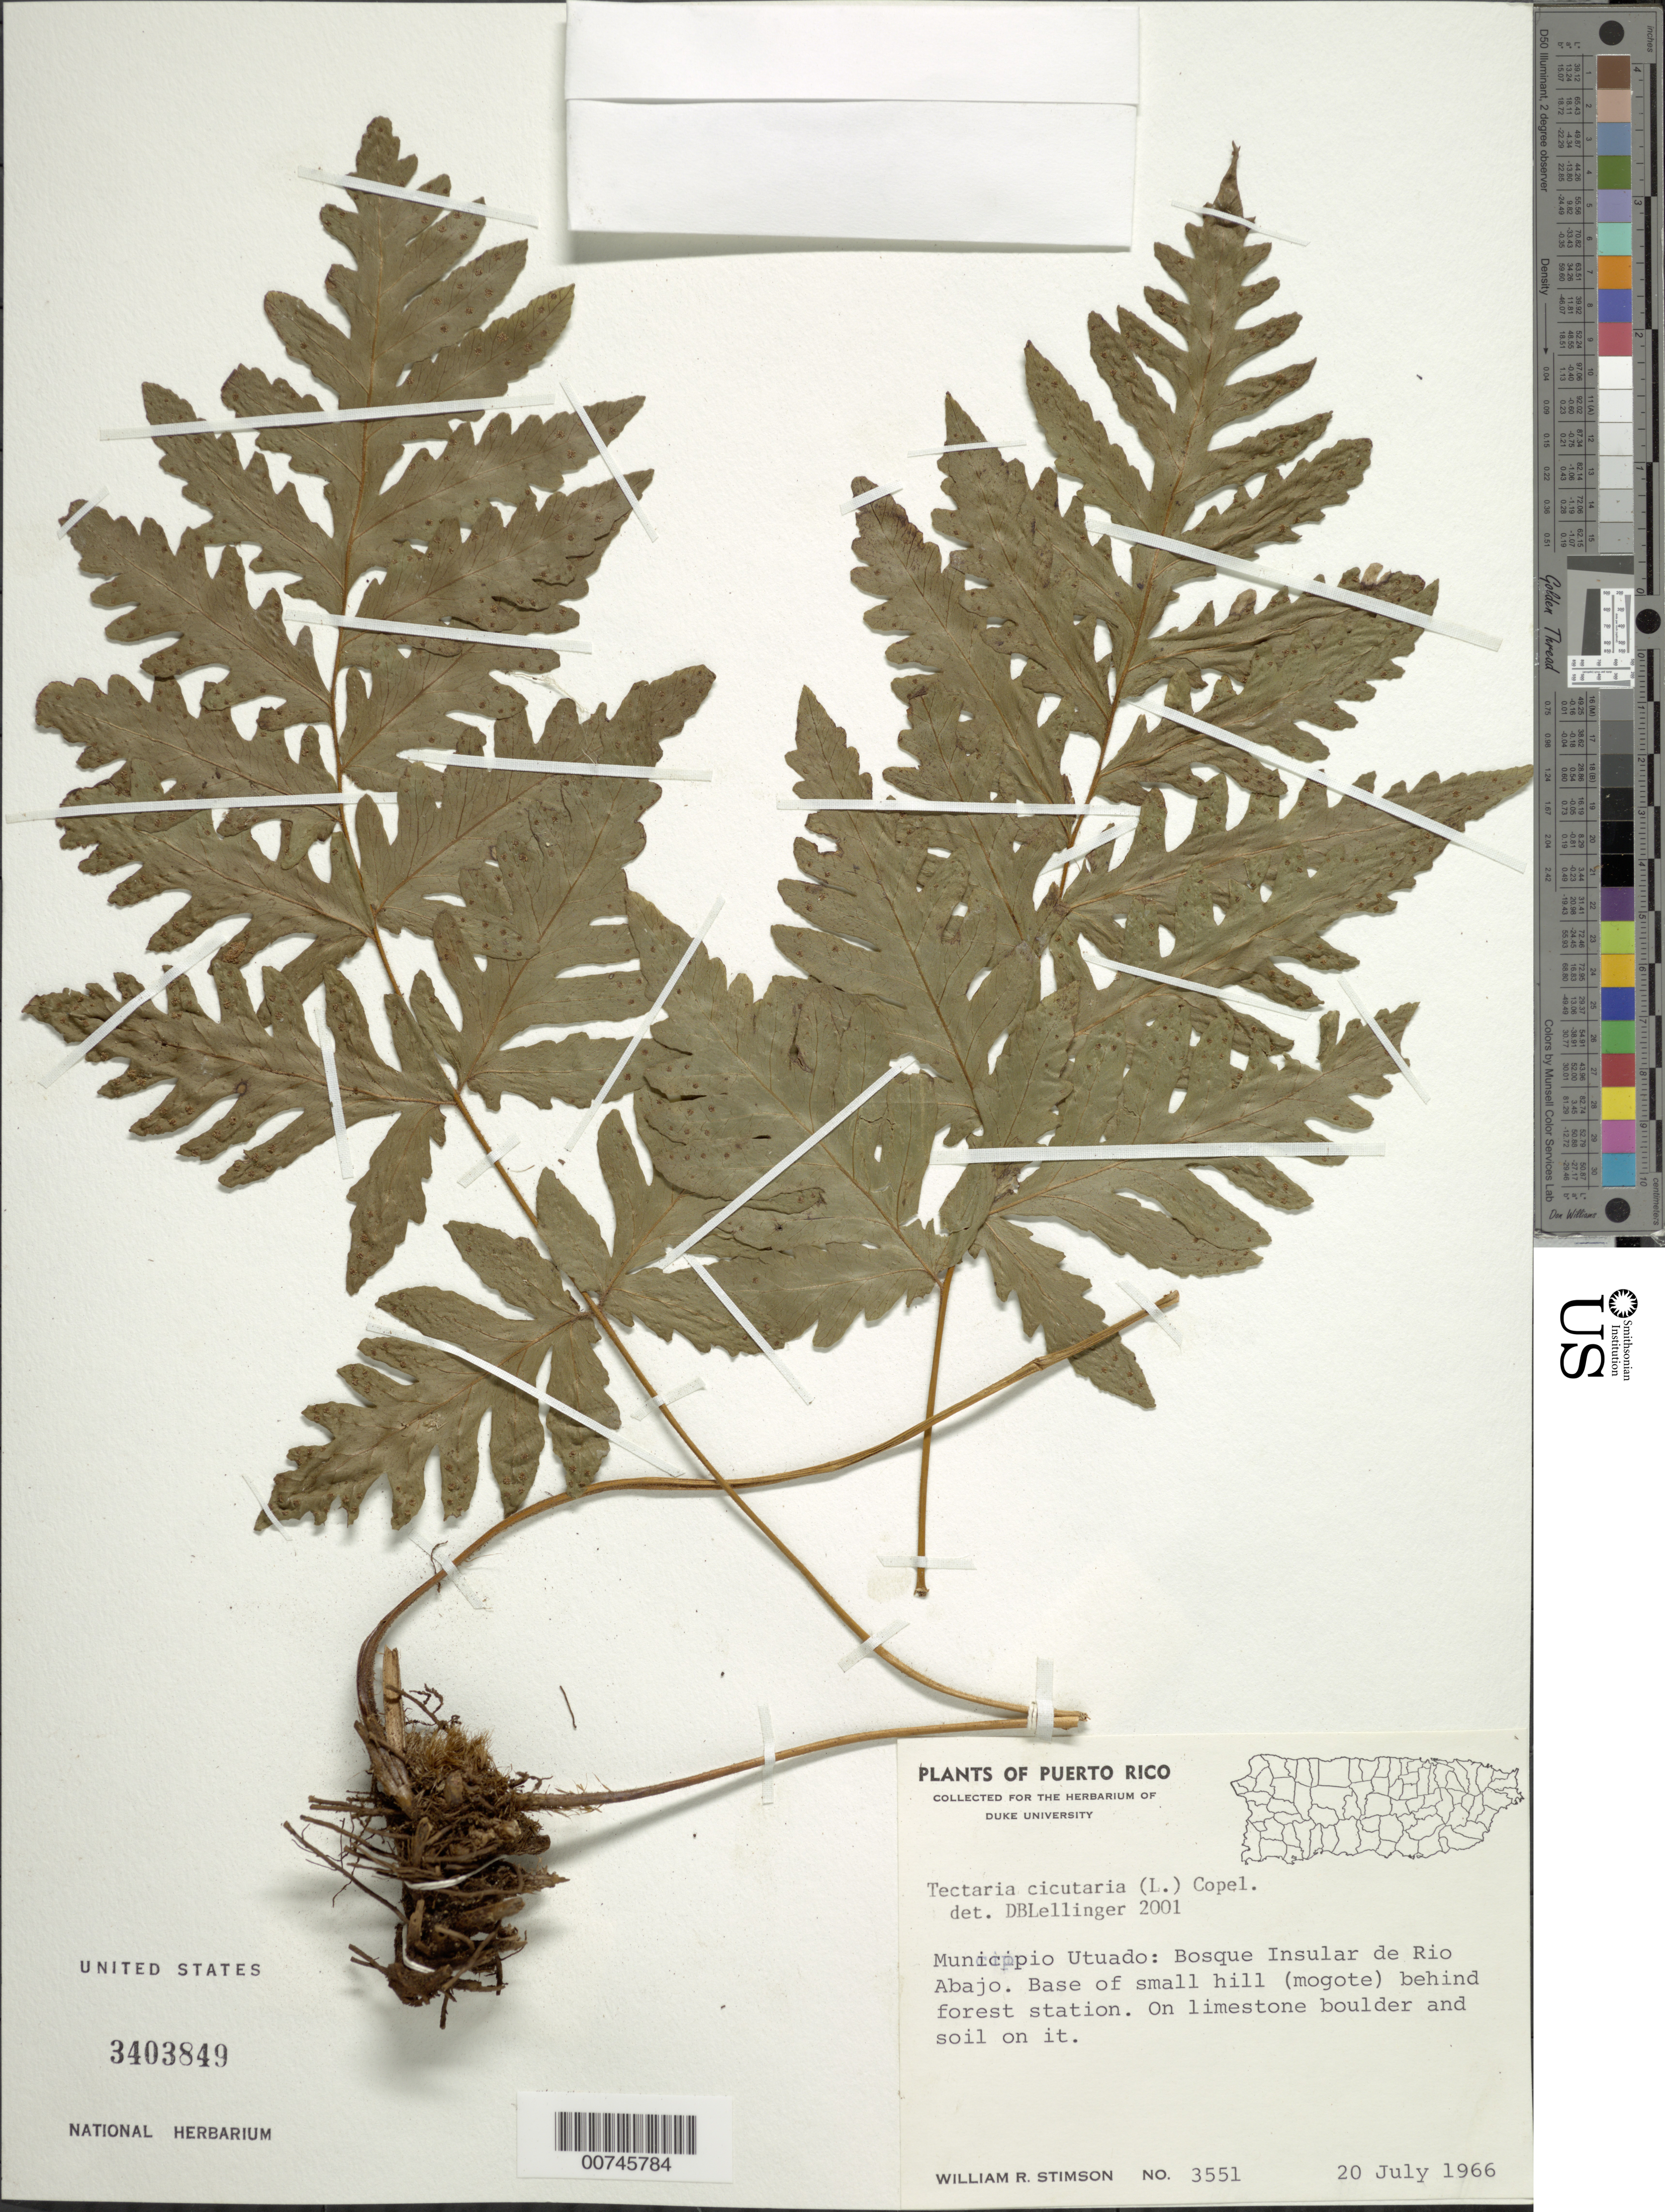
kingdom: Plantae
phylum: Tracheophyta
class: Polypodiopsida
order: Polypodiales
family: Tectariaceae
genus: Tectaria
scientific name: Tectaria cicutaria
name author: (L.) Copel.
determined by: Lellinger, David B., (BOT), Smithsonian Institution - National Museum of Natural History (UNITED STATES)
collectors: W. R. Stimson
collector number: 3551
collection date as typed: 20 Jul 1966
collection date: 1966-07-20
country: Puerto Rico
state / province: Utuado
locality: Bosque Insular de Río Abajo. Base of small hill (mogote) behind forest station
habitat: On limestone boulder and soil on it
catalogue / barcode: US 3403849